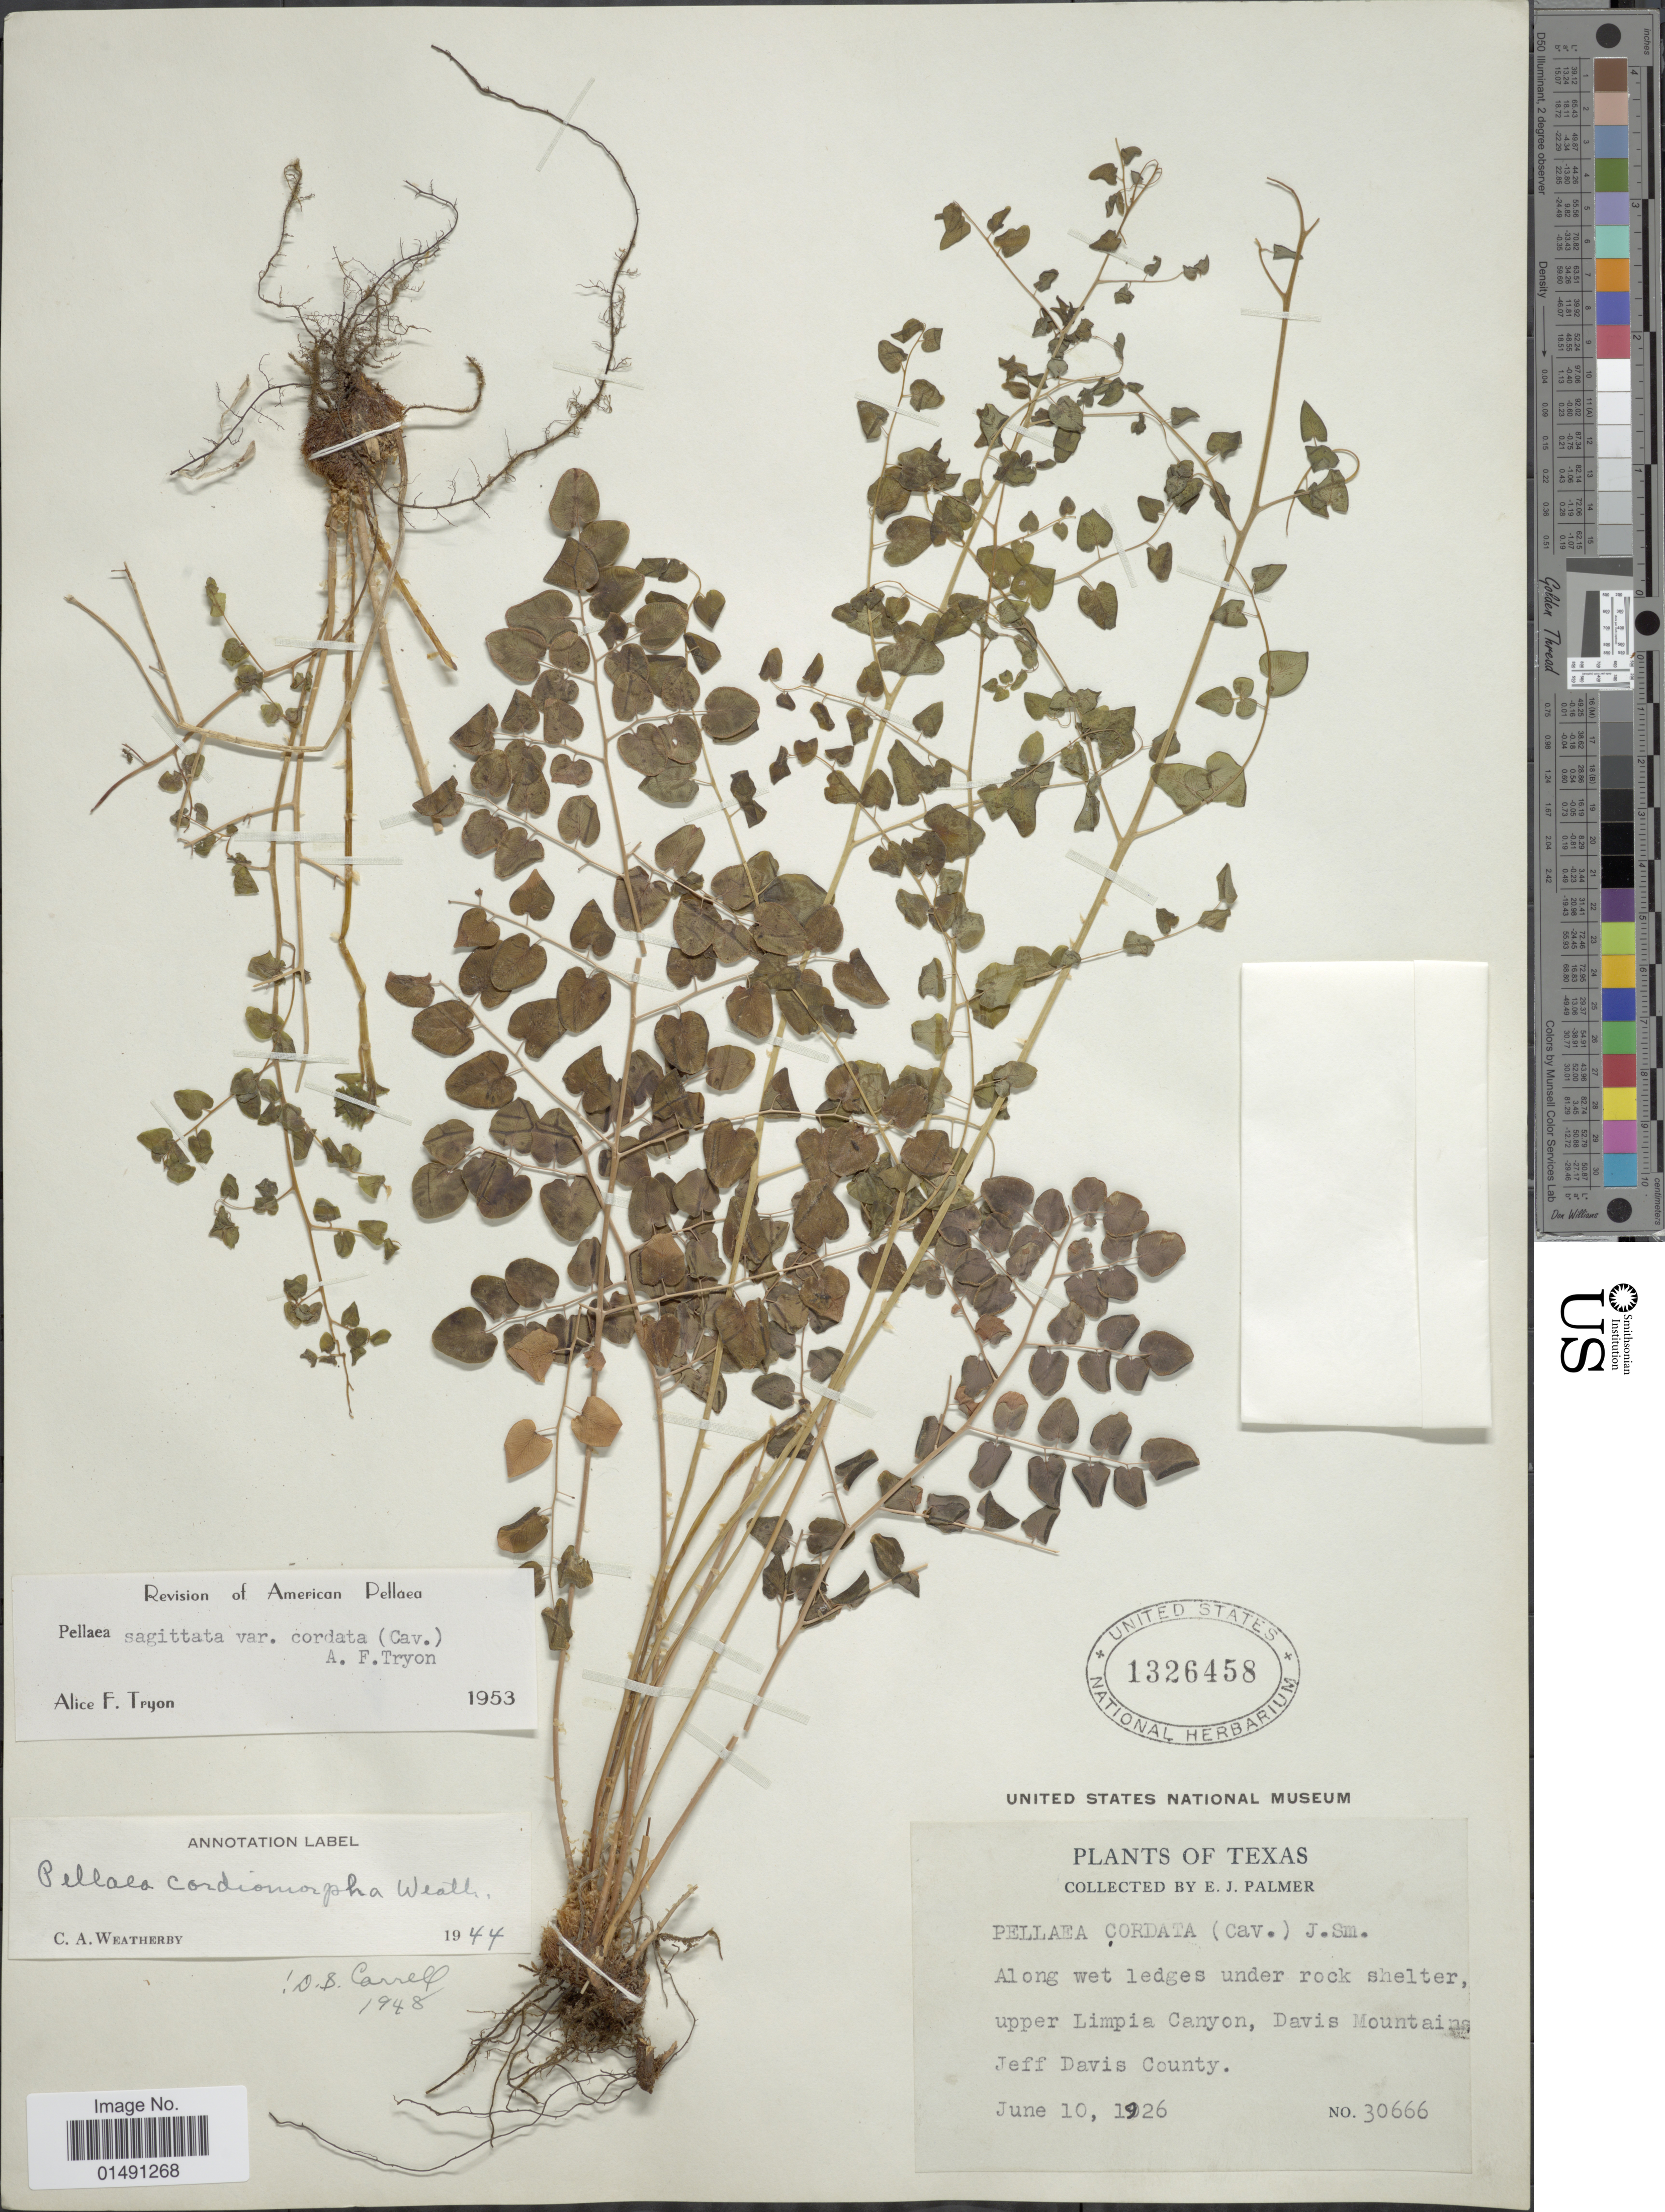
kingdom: Plantae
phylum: Tracheophyta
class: Polypodiopsida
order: Polypodiales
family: Pteridaceae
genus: Pellaea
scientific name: Pellaea cordifolia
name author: (Sessé) A.R. Sm.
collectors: E. J. Palmer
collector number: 30666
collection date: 1926-06-10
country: United States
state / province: Texas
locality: Along wet ledges under rock shelter, upper Limpia Canyon, Davis Mountains, Jeff Davis County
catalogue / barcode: US 1326458